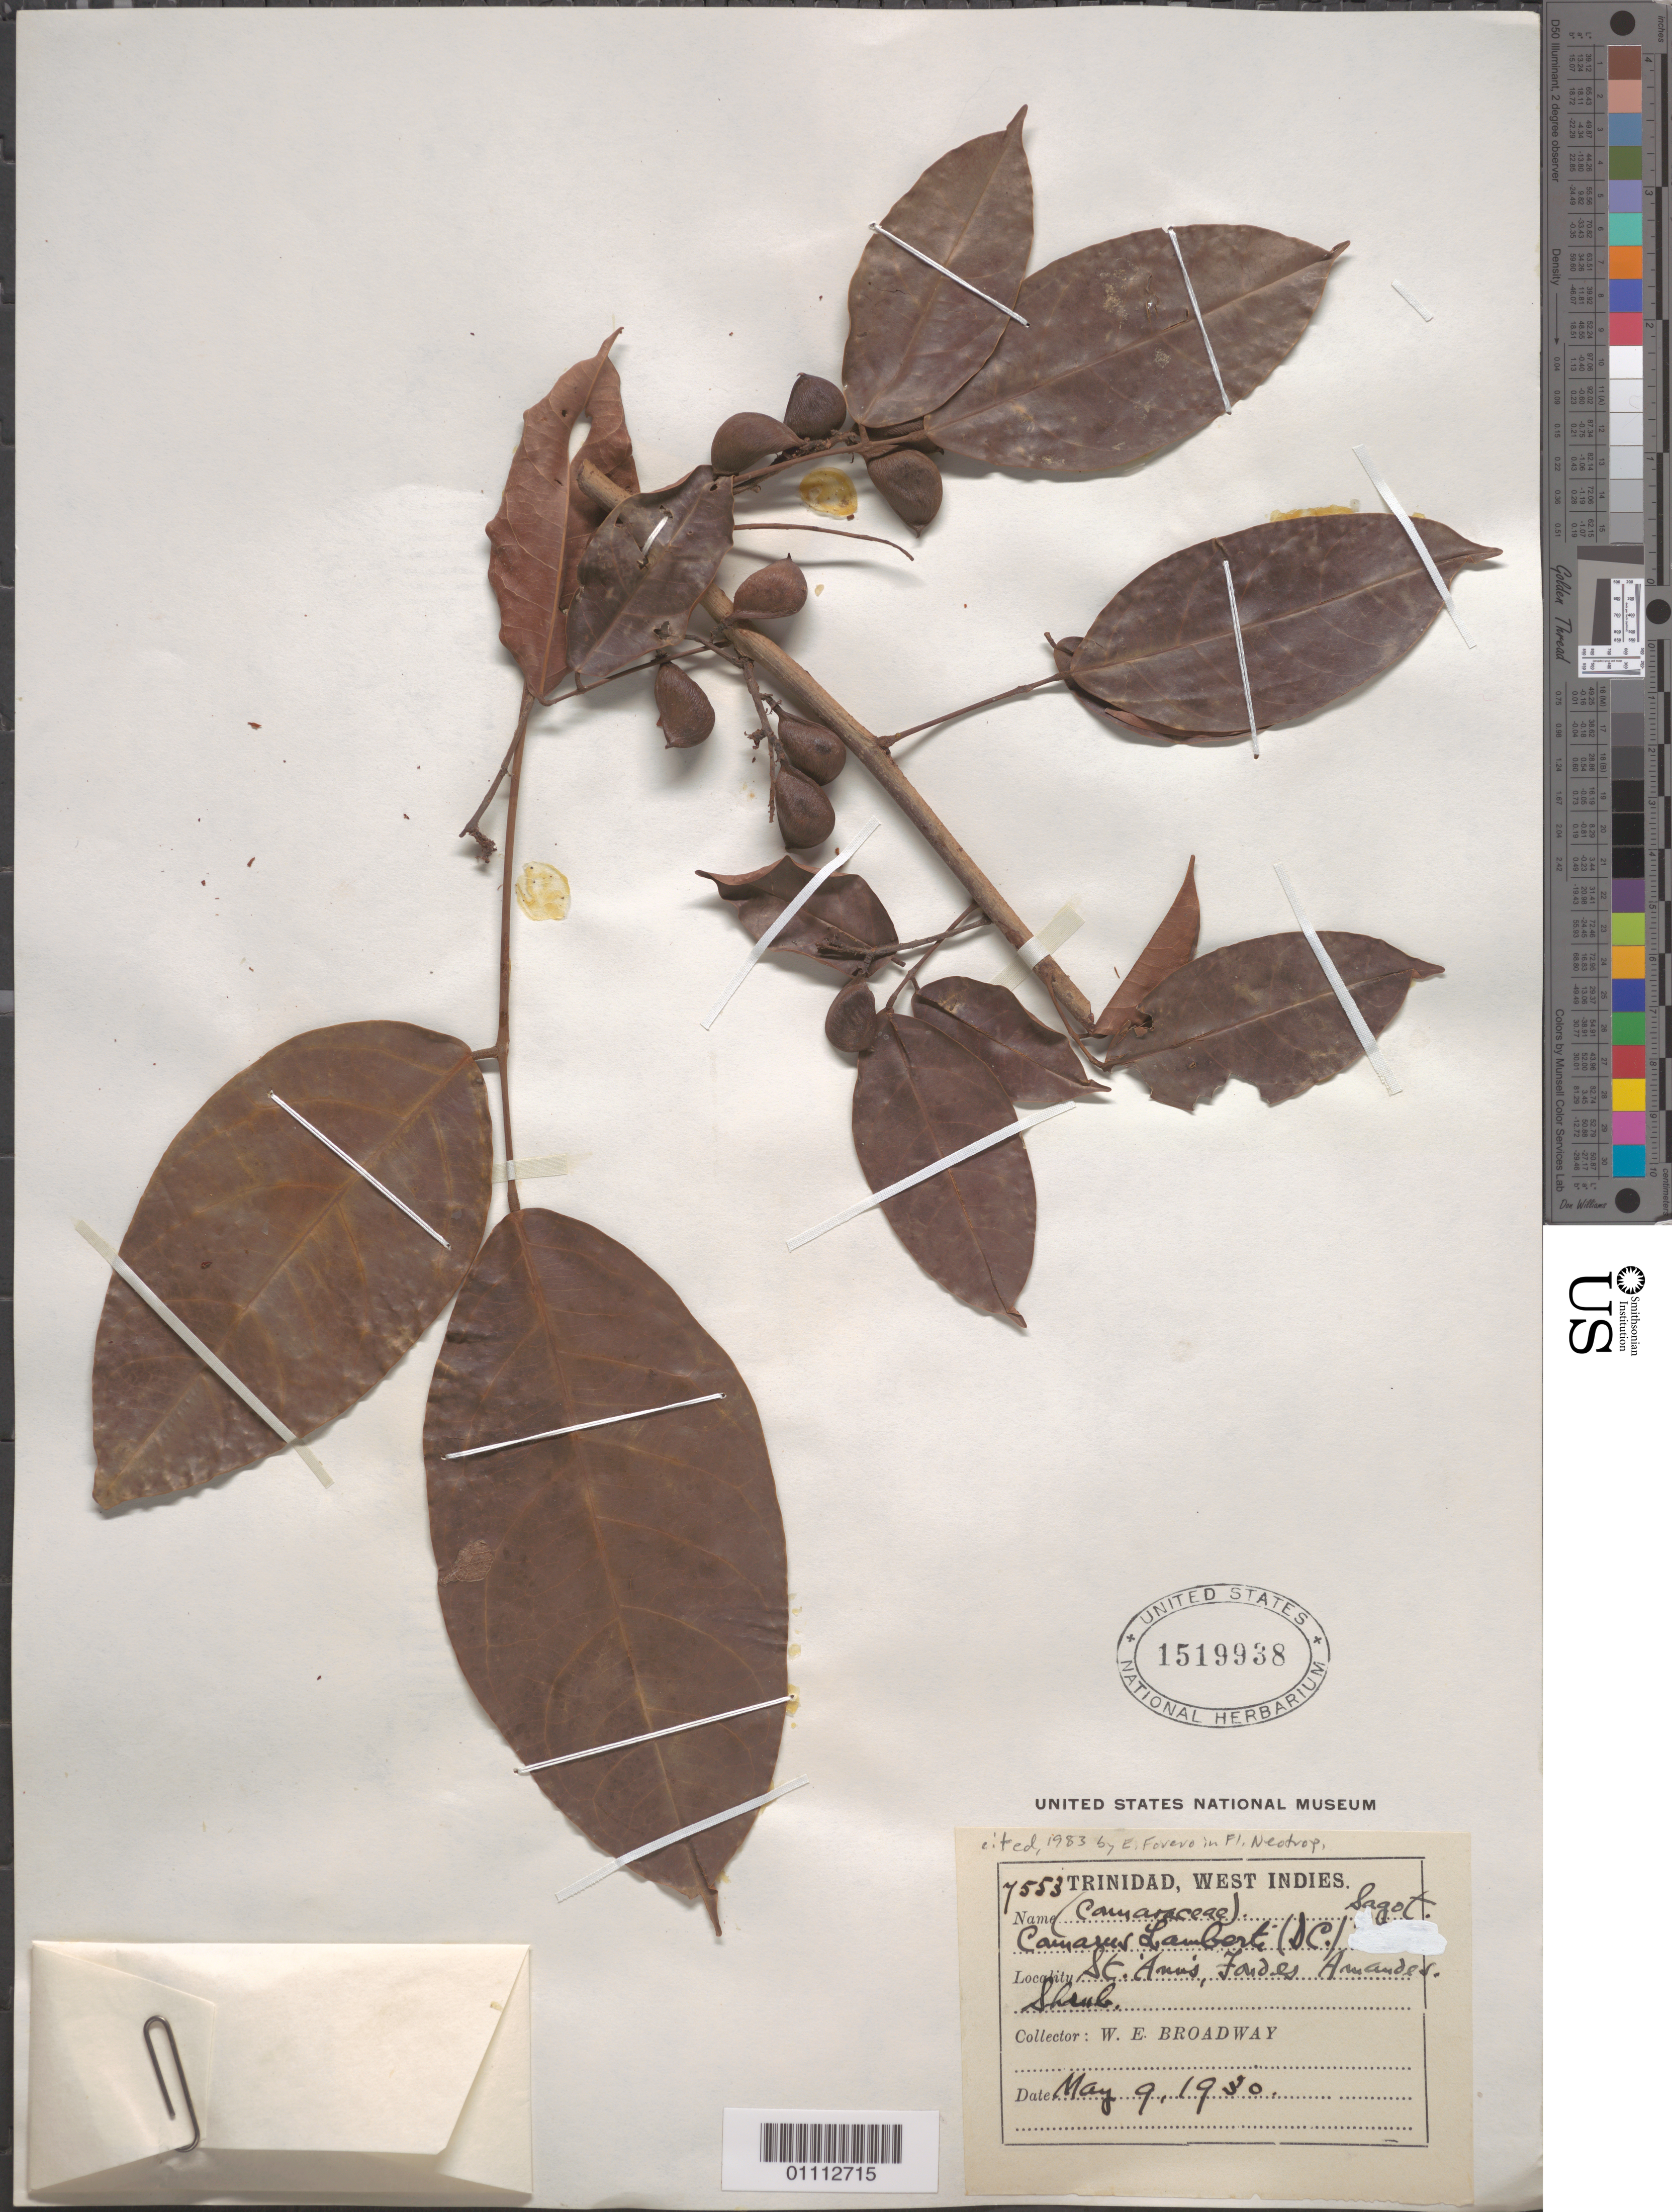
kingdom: Plantae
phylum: Tracheophyta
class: Magnoliopsida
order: Oxalidales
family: Connaraceae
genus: Connarus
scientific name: Connarus lambertii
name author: (DC.) Sagot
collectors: W. E. Broadway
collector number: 7553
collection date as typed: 09 May 1930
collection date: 1930-05-09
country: Trinidad and Tobago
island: Trinidad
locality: St. Amus. Foundes Amander.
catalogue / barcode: US 1519938